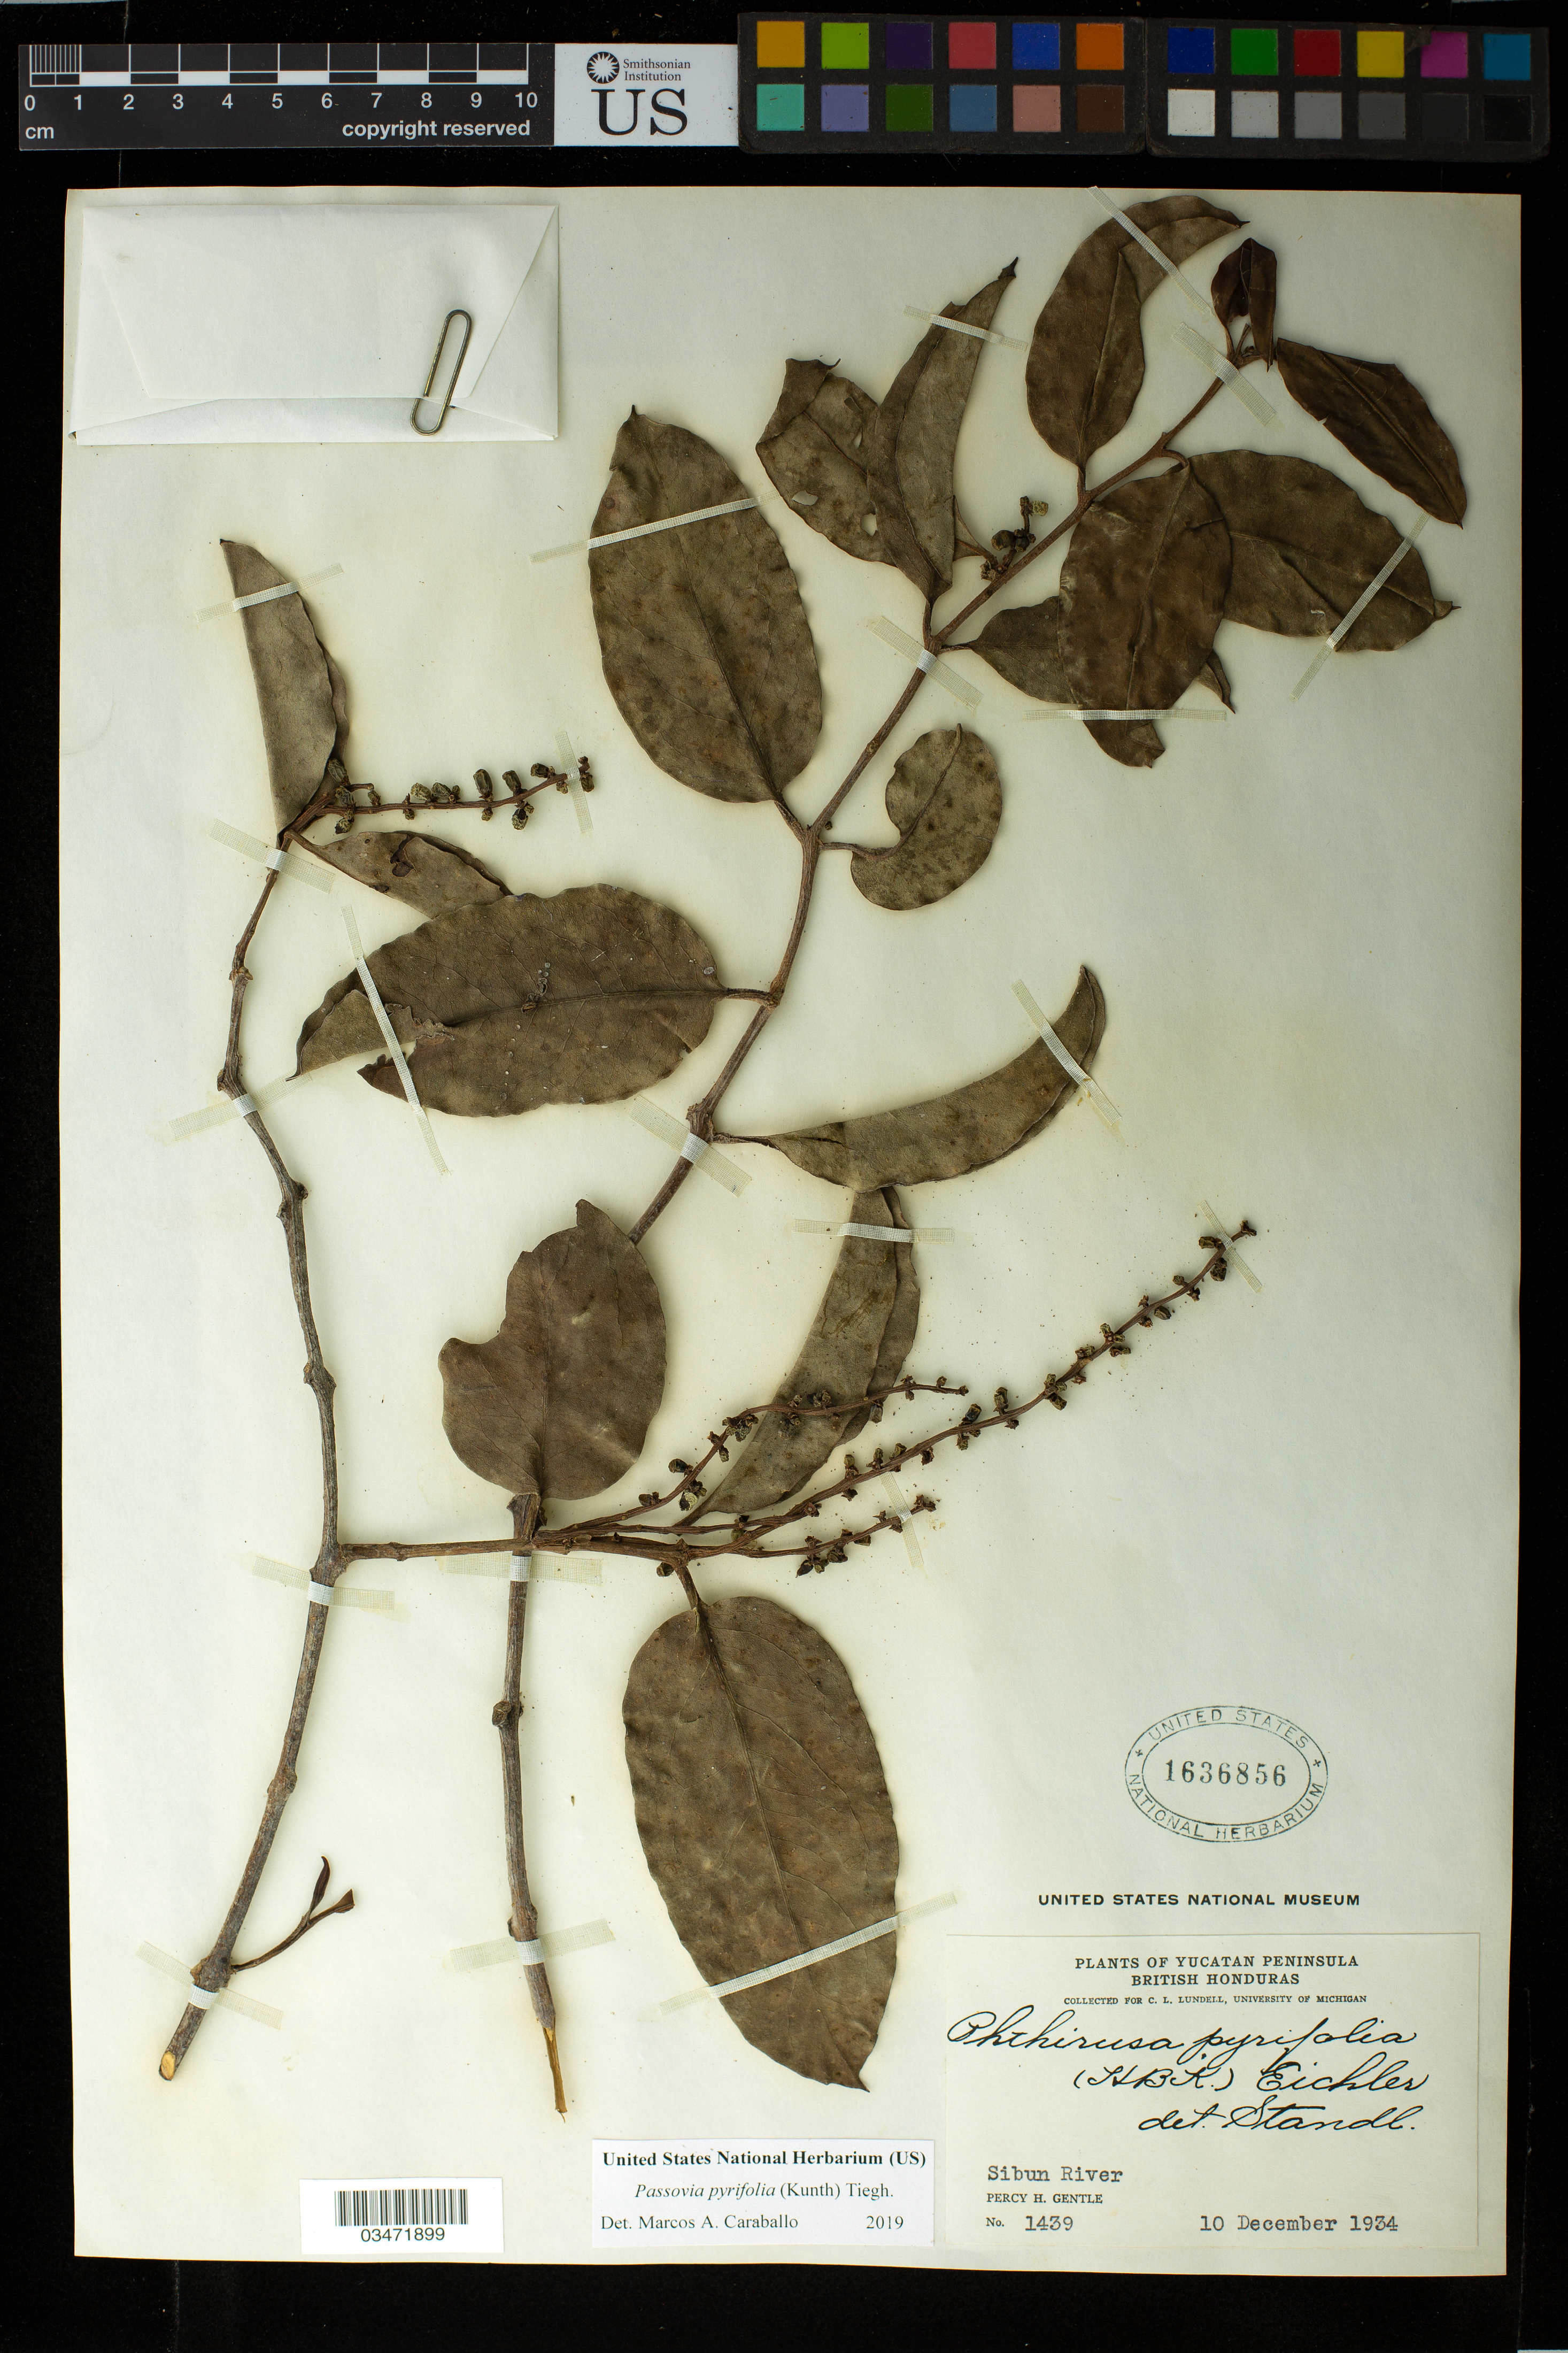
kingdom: Plantae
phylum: Tracheophyta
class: Magnoliopsida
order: Santalales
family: Loranthaceae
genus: Passovia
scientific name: Passovia pyrifolia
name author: (Kunth) Tiegh.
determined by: Caraballo-Ortiz, Marcos A., (MISS), University of Mississippi (UNITED STATES)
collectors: P. H. Gentle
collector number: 1439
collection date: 1934-12-10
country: Belize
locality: Yucatan Peninsula. Sibun River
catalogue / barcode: US 1636856